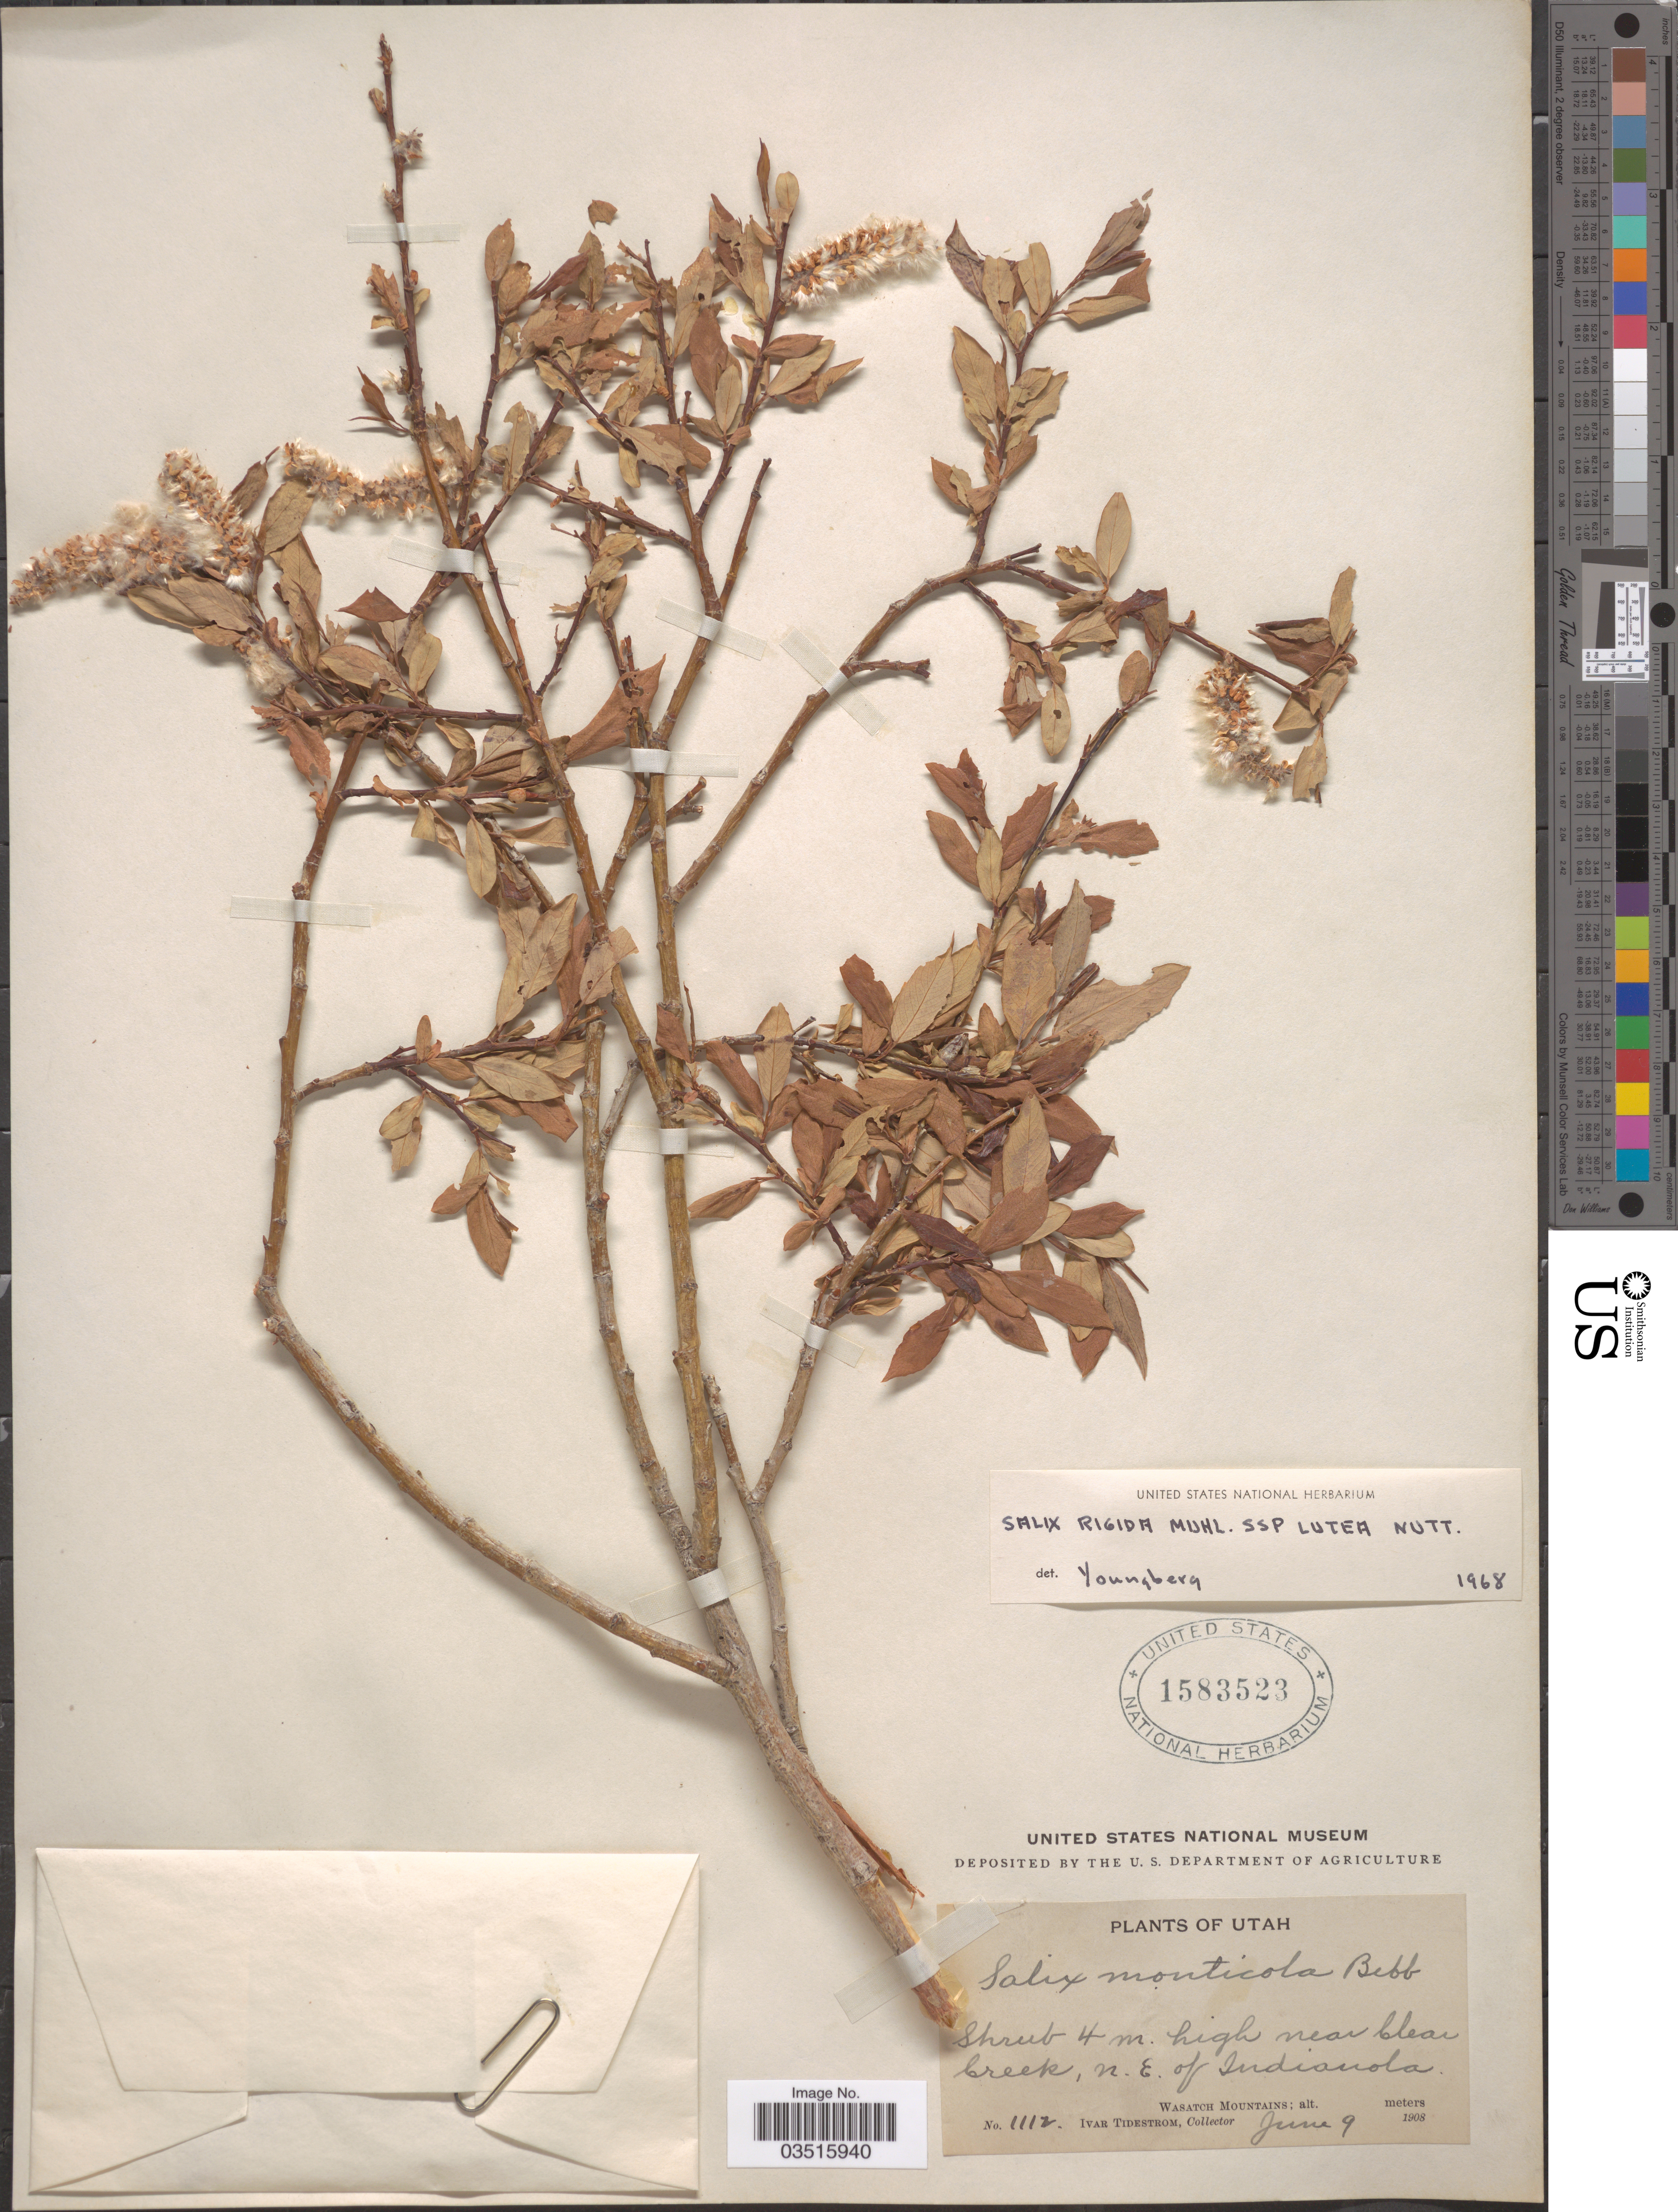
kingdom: Plantae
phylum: Tracheophyta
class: Magnoliopsida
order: Malpighiales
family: Salicaceae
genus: Salix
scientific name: Salix monticola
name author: Bebb.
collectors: I. F. Tidestrom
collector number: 1112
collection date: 1908-06-09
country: United States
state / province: Utah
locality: Near Clear Creek, n.e. of Indianola. Wasatch Mountains.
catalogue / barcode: US 1583523